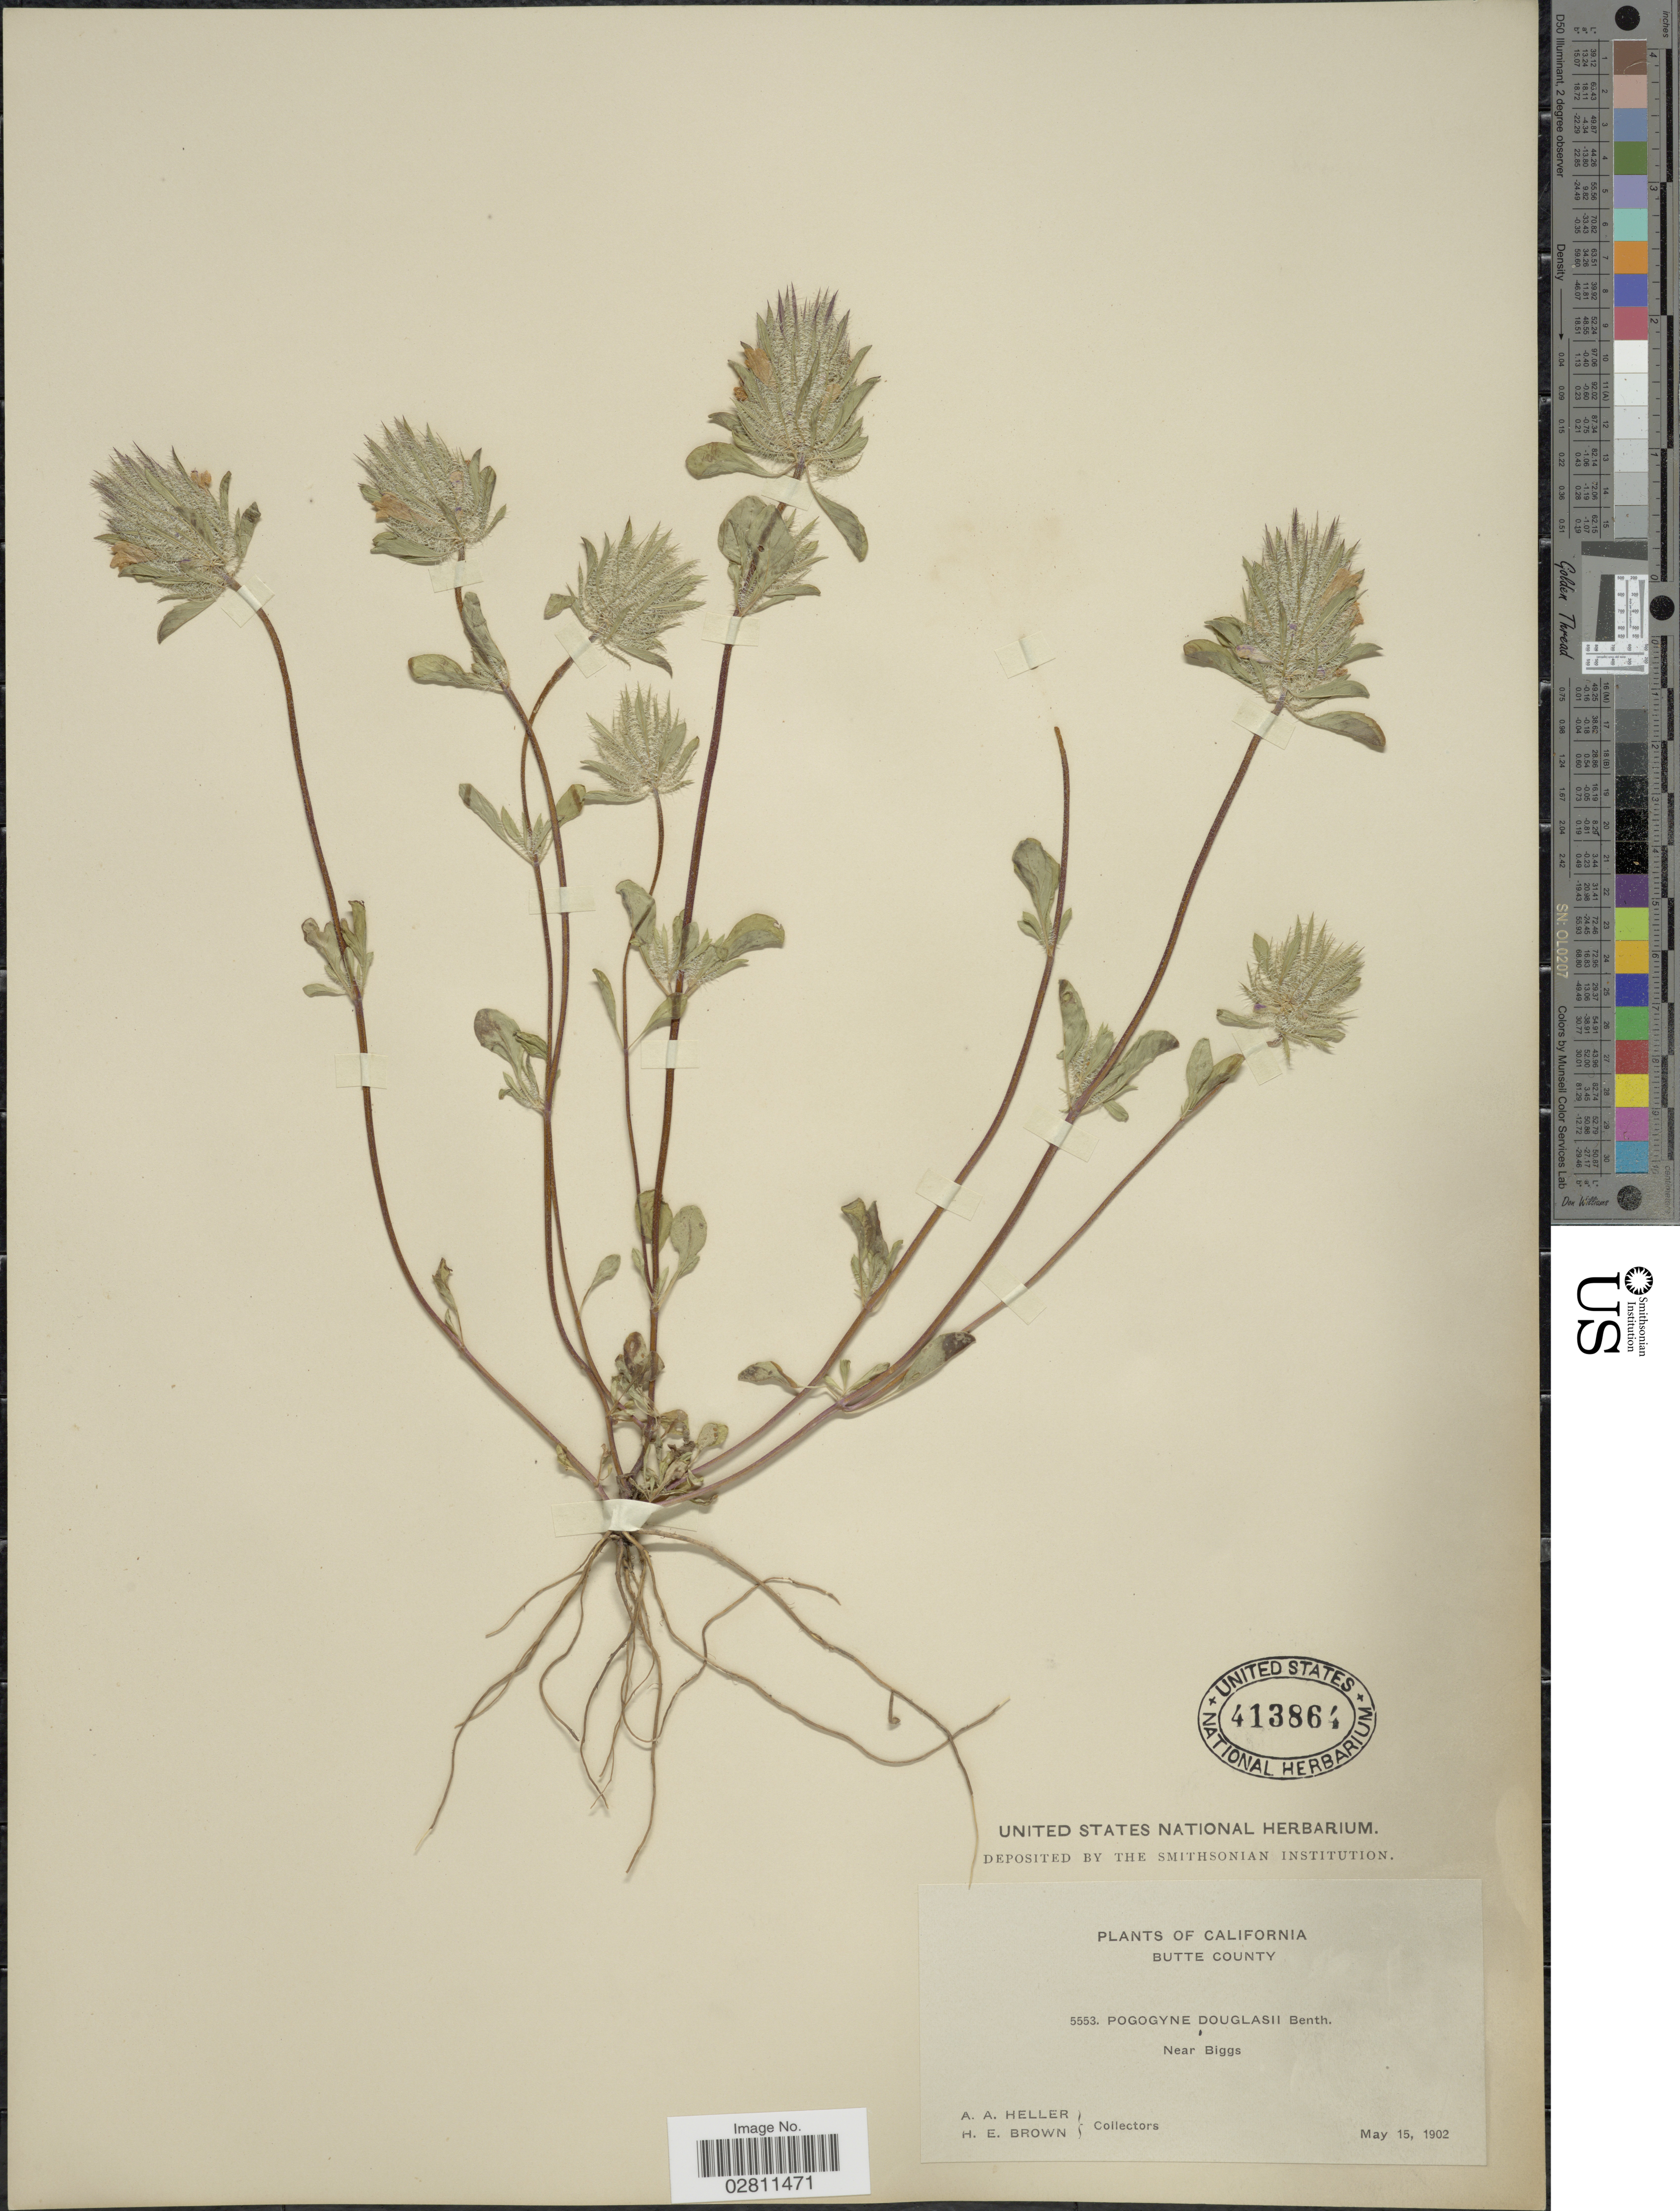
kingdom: Plantae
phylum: Tracheophyta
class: Magnoliopsida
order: Lamiales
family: Lamiaceae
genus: Pogogyne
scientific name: Pogogyne douglasii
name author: Benth.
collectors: A. A. Heller & H. E. Brown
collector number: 5553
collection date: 1902-05-15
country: United States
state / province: California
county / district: Butte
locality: Butte County. Near Biggs.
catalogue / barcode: US 413864